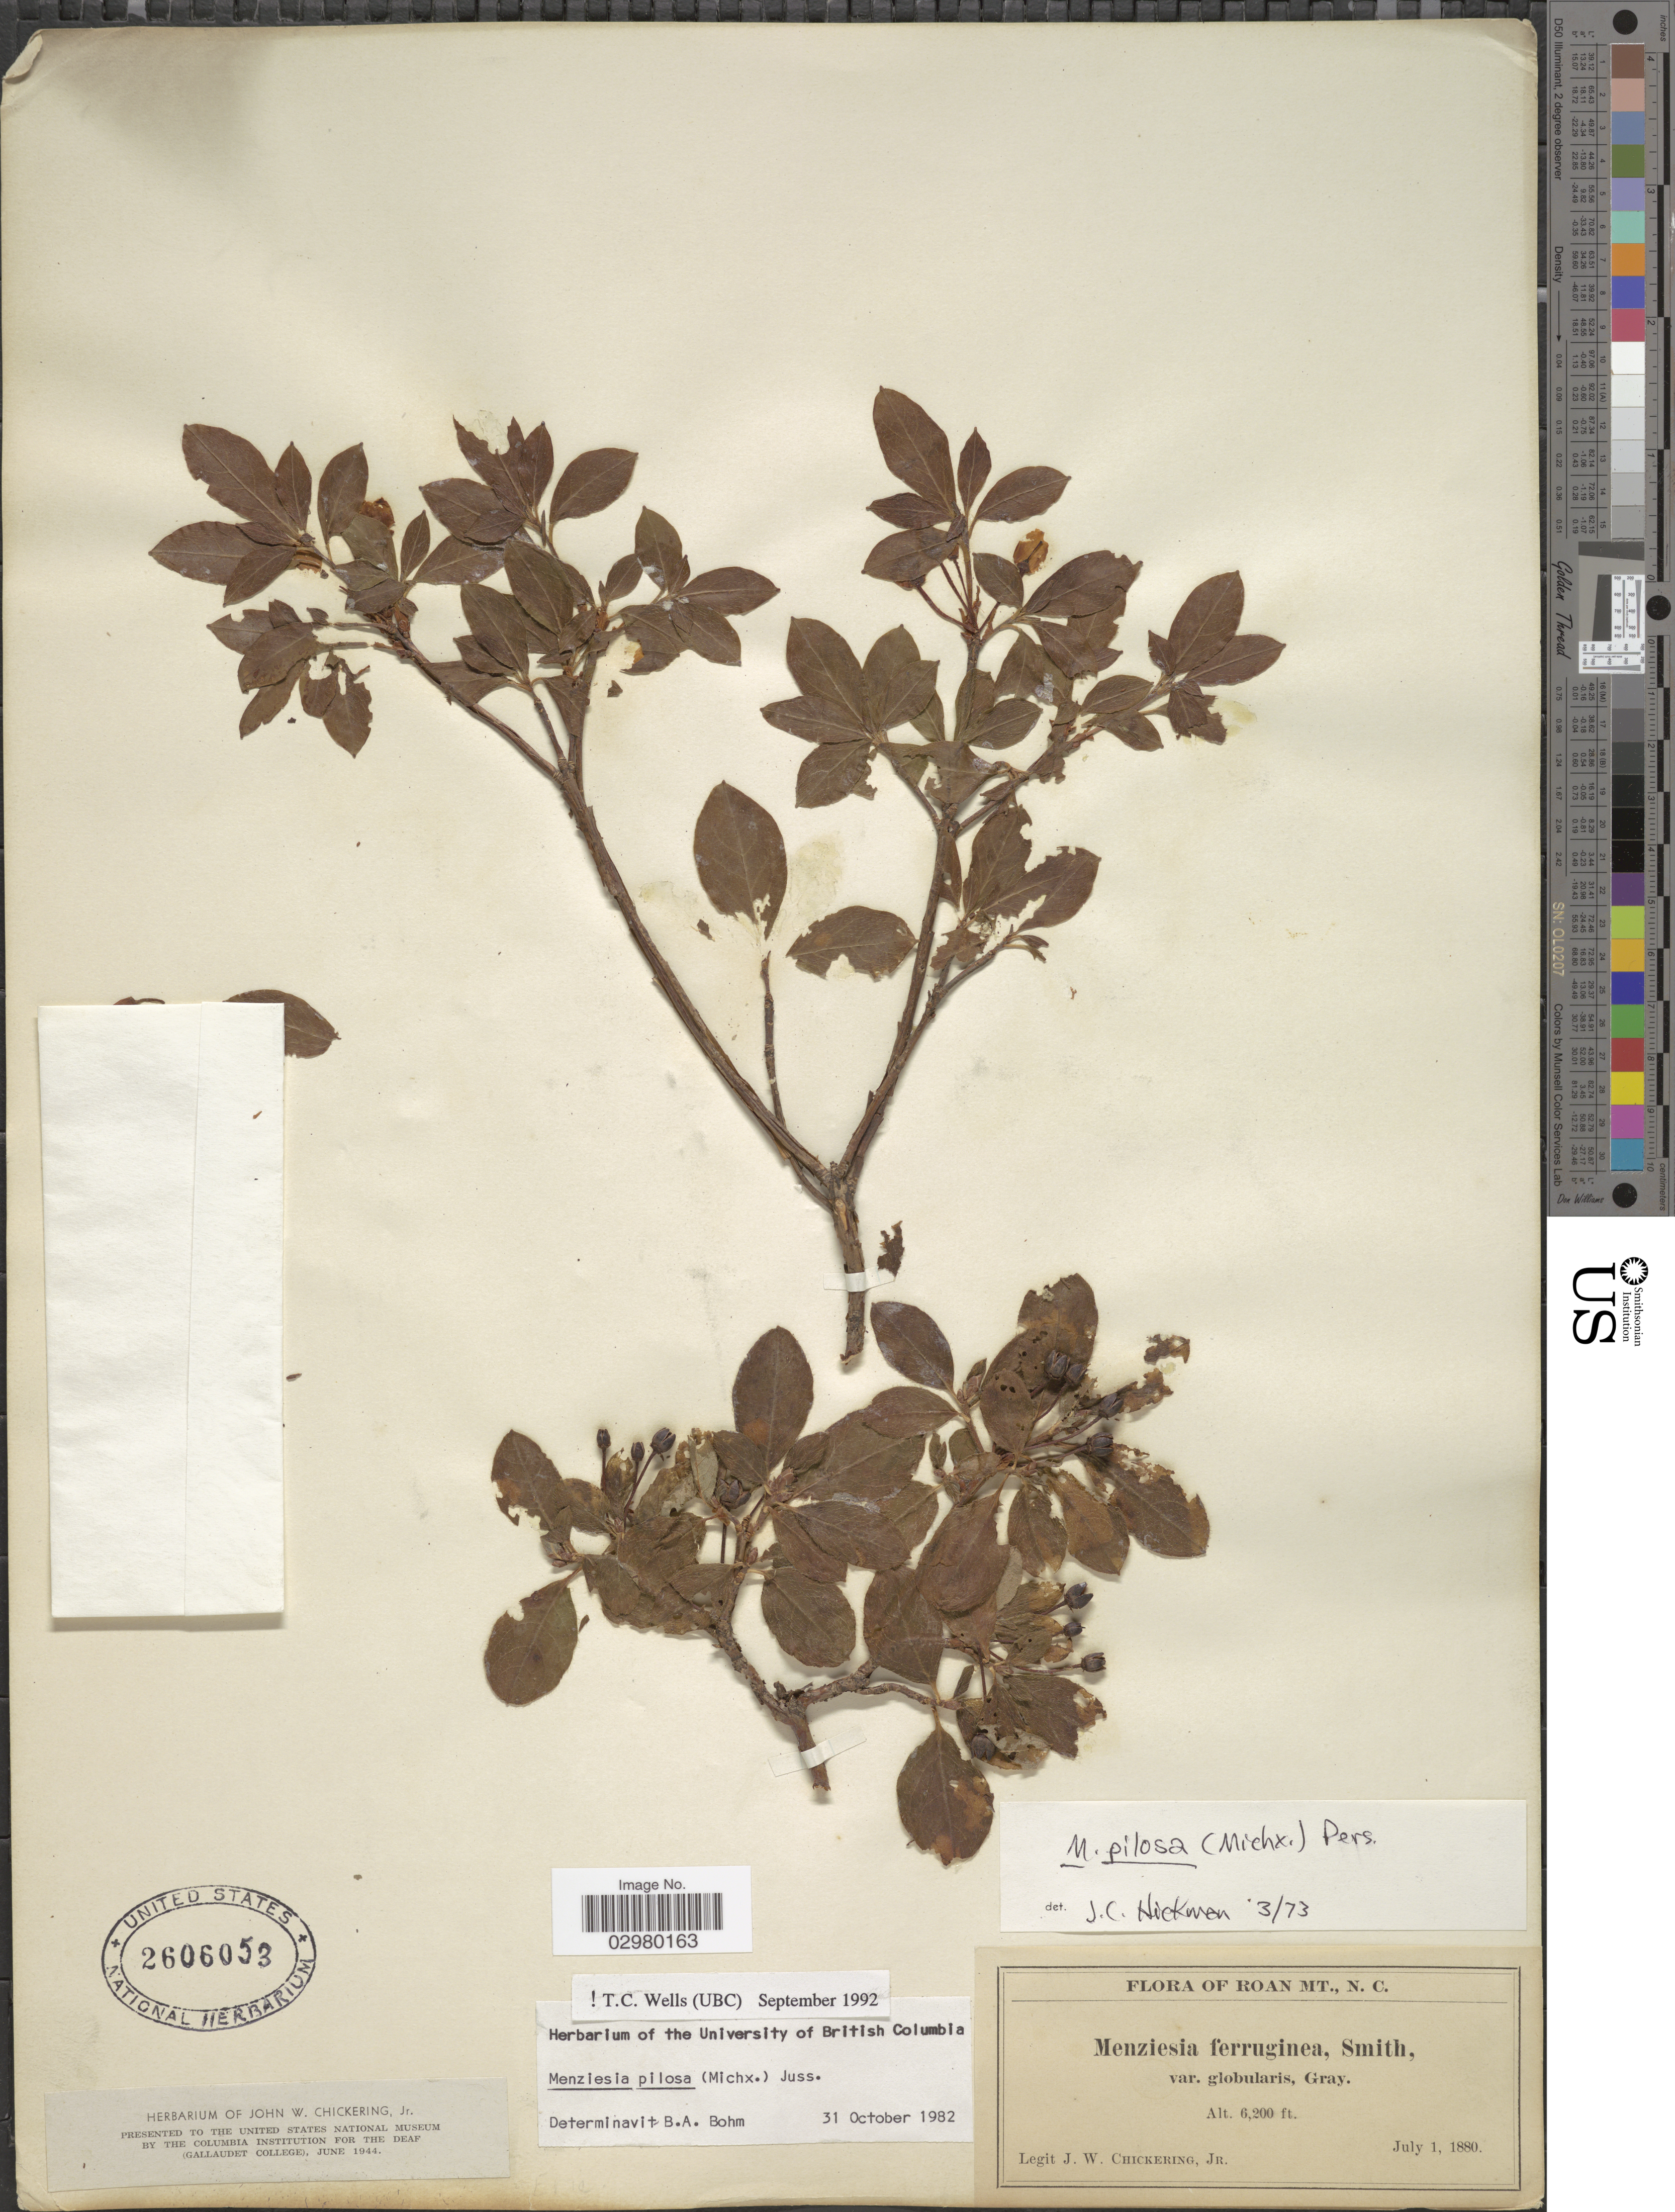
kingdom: Plantae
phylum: Tracheophyta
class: Magnoliopsida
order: Ericales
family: Ericaceae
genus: Menziesia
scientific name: Menziesia pilosa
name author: (Michx.) Juss.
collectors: J. W. Chickering Jr.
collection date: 1880-07-01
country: United States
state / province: North Carolina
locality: Roan Mt.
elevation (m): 1890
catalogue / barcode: US 2606053